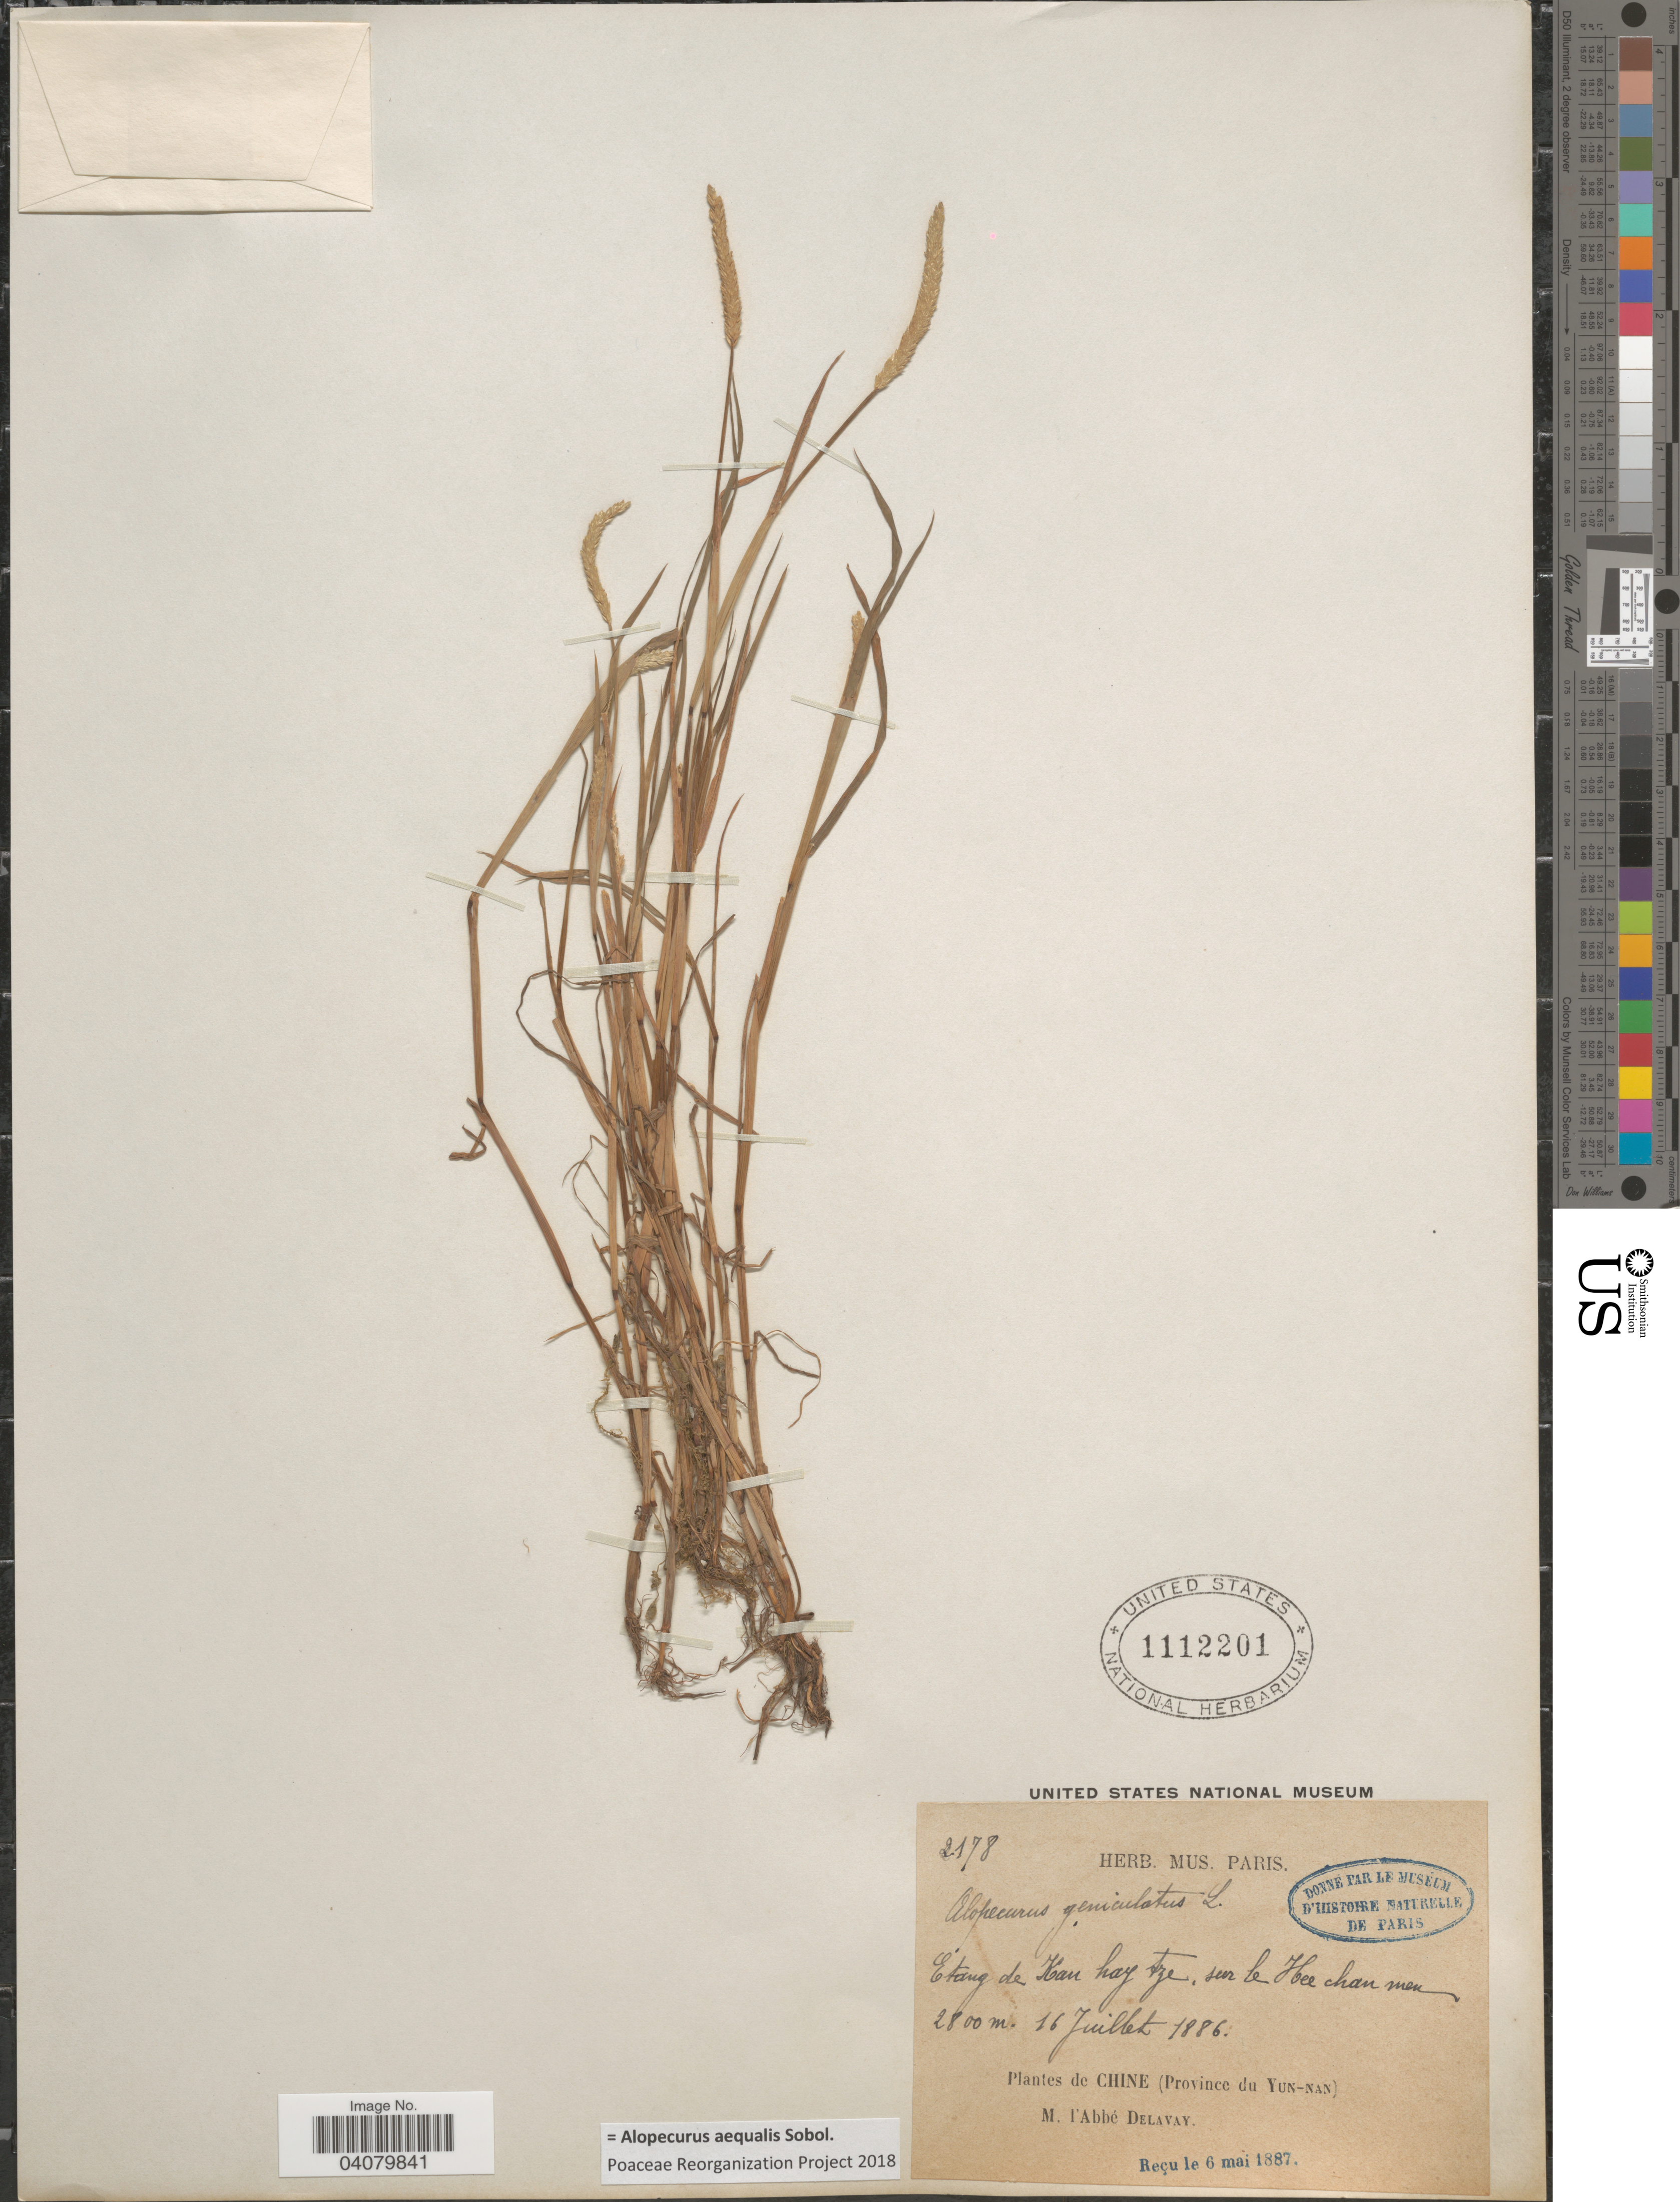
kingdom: Plantae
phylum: Tracheophyta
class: Liliopsida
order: Poales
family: Poaceae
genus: Alopecurus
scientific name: Alopecurus aequalis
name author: Sobol.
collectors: P. Delavay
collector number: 2178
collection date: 1886-07-16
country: China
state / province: Yunnan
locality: Étang de Kan hay tze, sur le Hee chan men. Province du Yun-nan.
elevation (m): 2800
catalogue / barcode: US 1112201